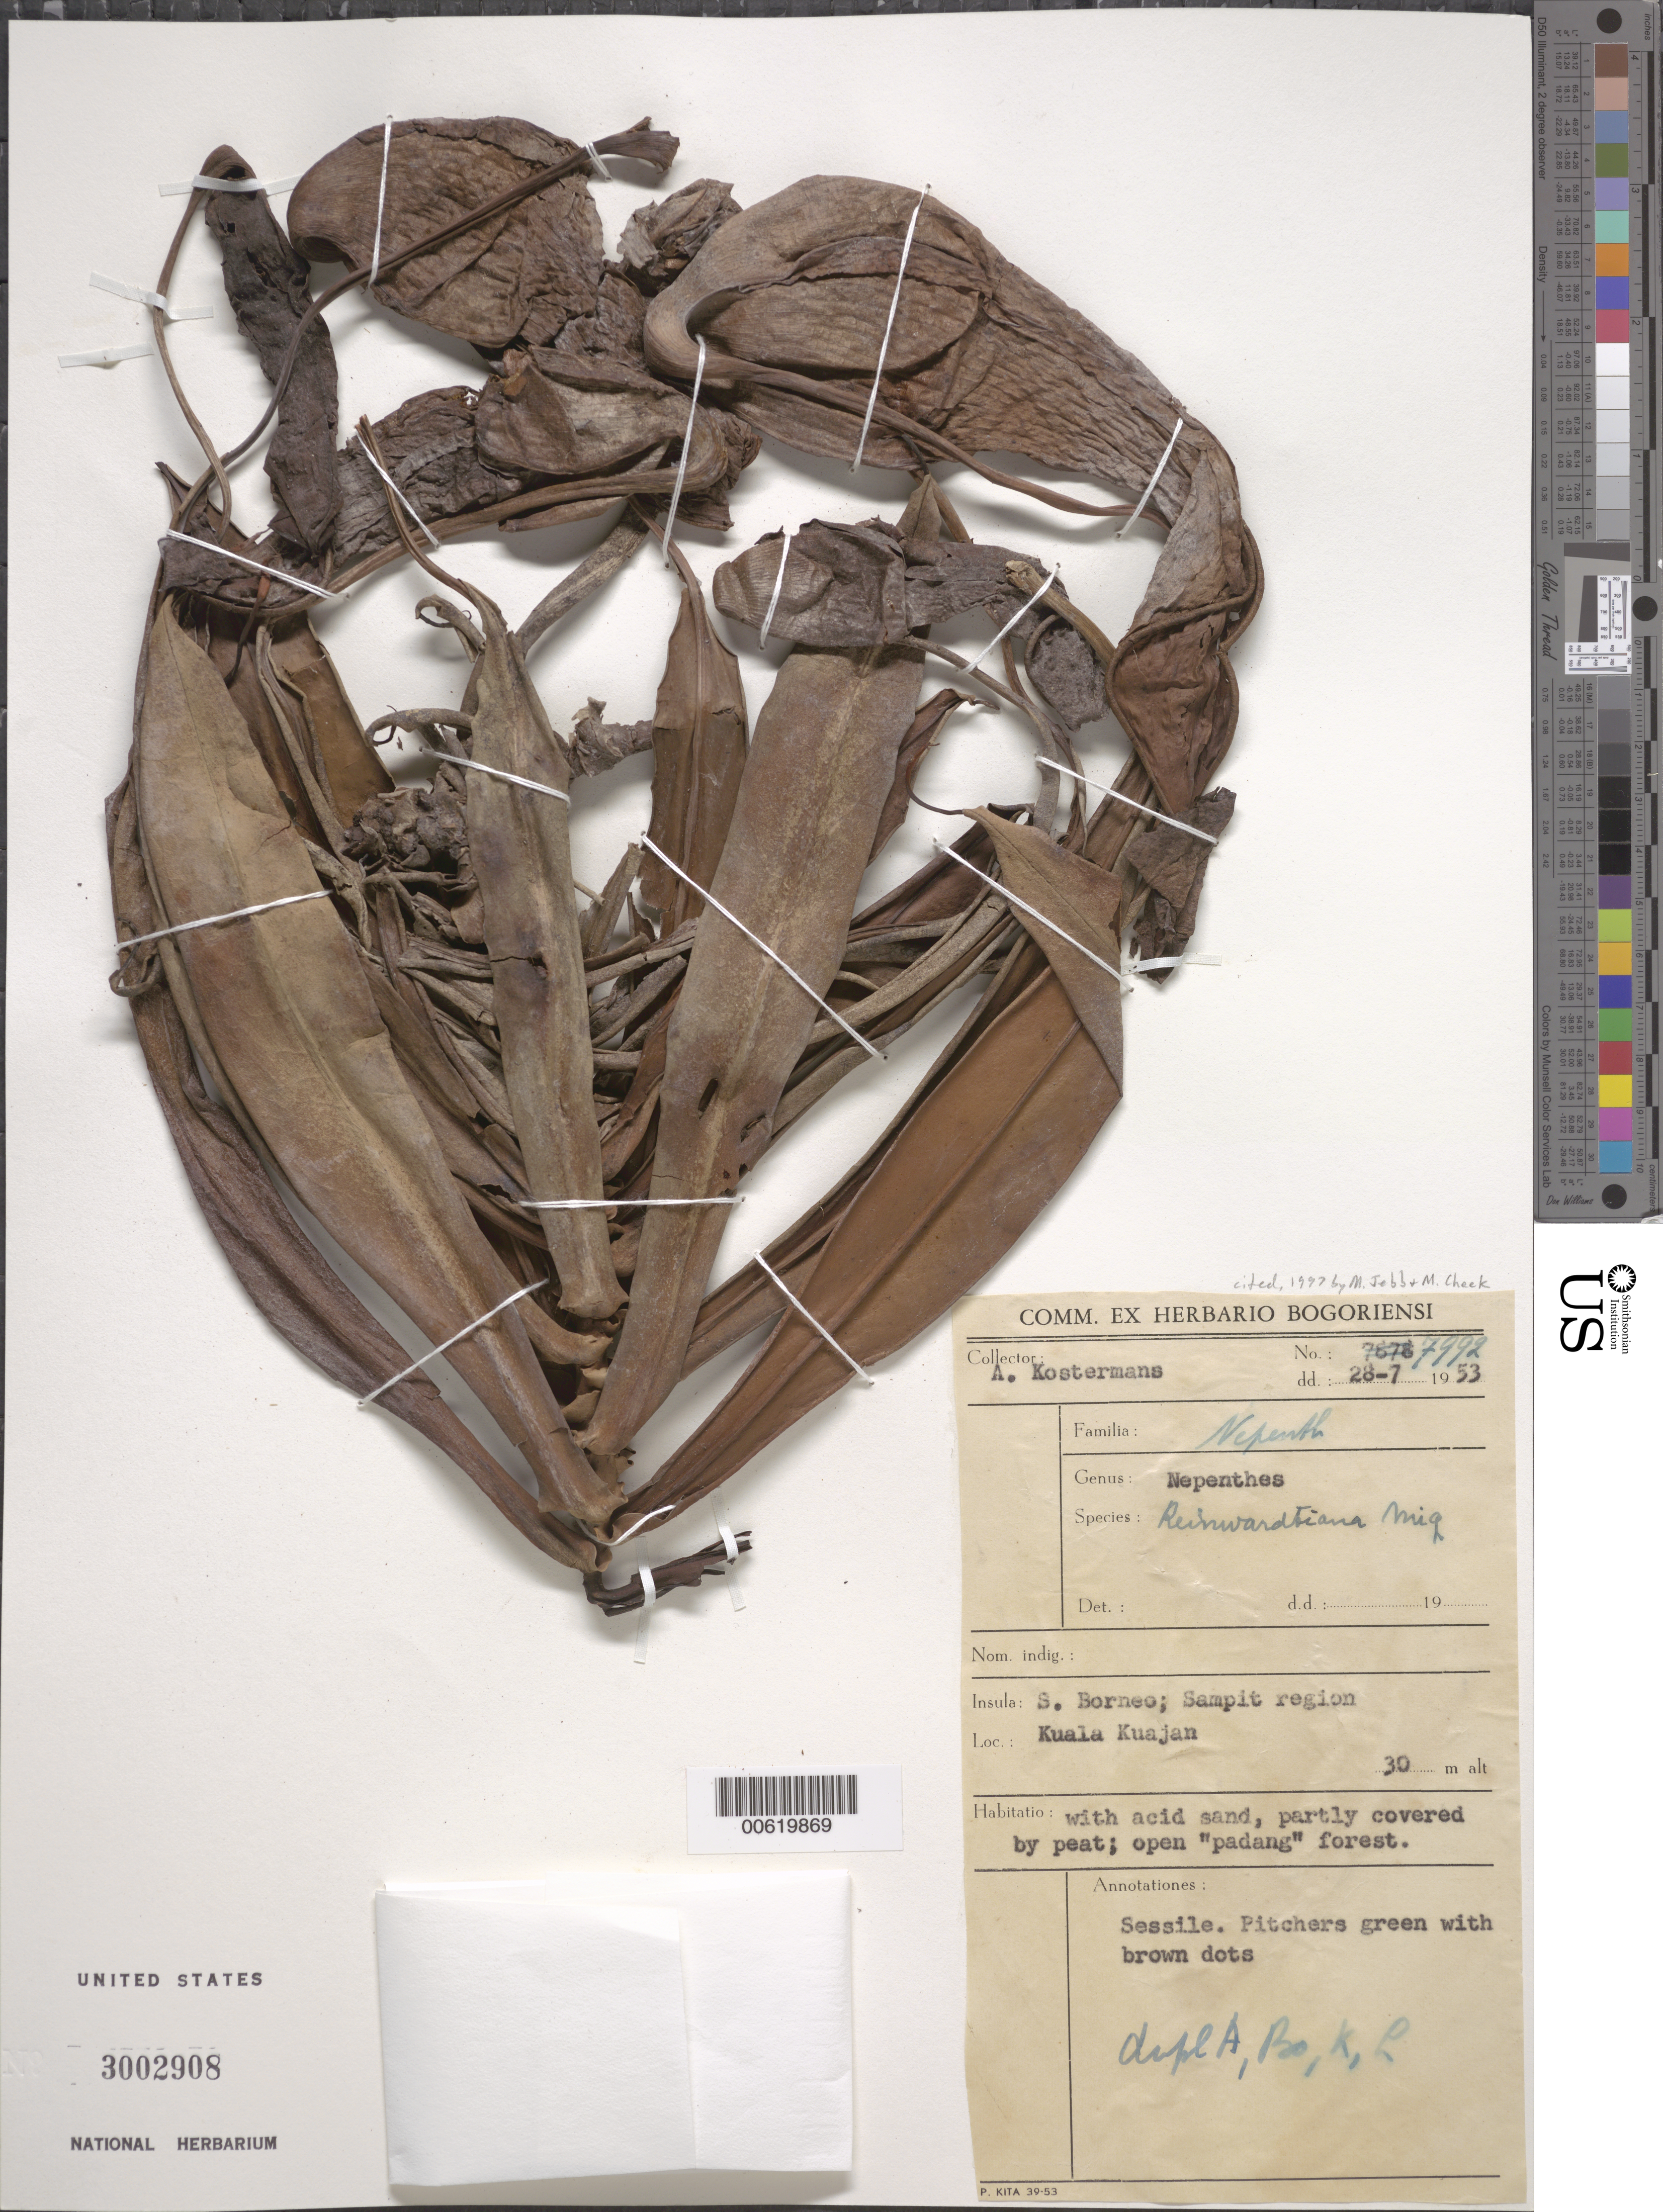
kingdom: Plantae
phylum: Tracheophyta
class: Magnoliopsida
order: Caryophyllales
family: Nepenthaceae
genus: Nepenthes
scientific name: Nepenthes reinwardtiana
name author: Miq.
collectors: A. J. G. Kostermans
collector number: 7992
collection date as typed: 28 Jul 1953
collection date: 1953-07-28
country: Malaysia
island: Borneo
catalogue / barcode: US 3002908